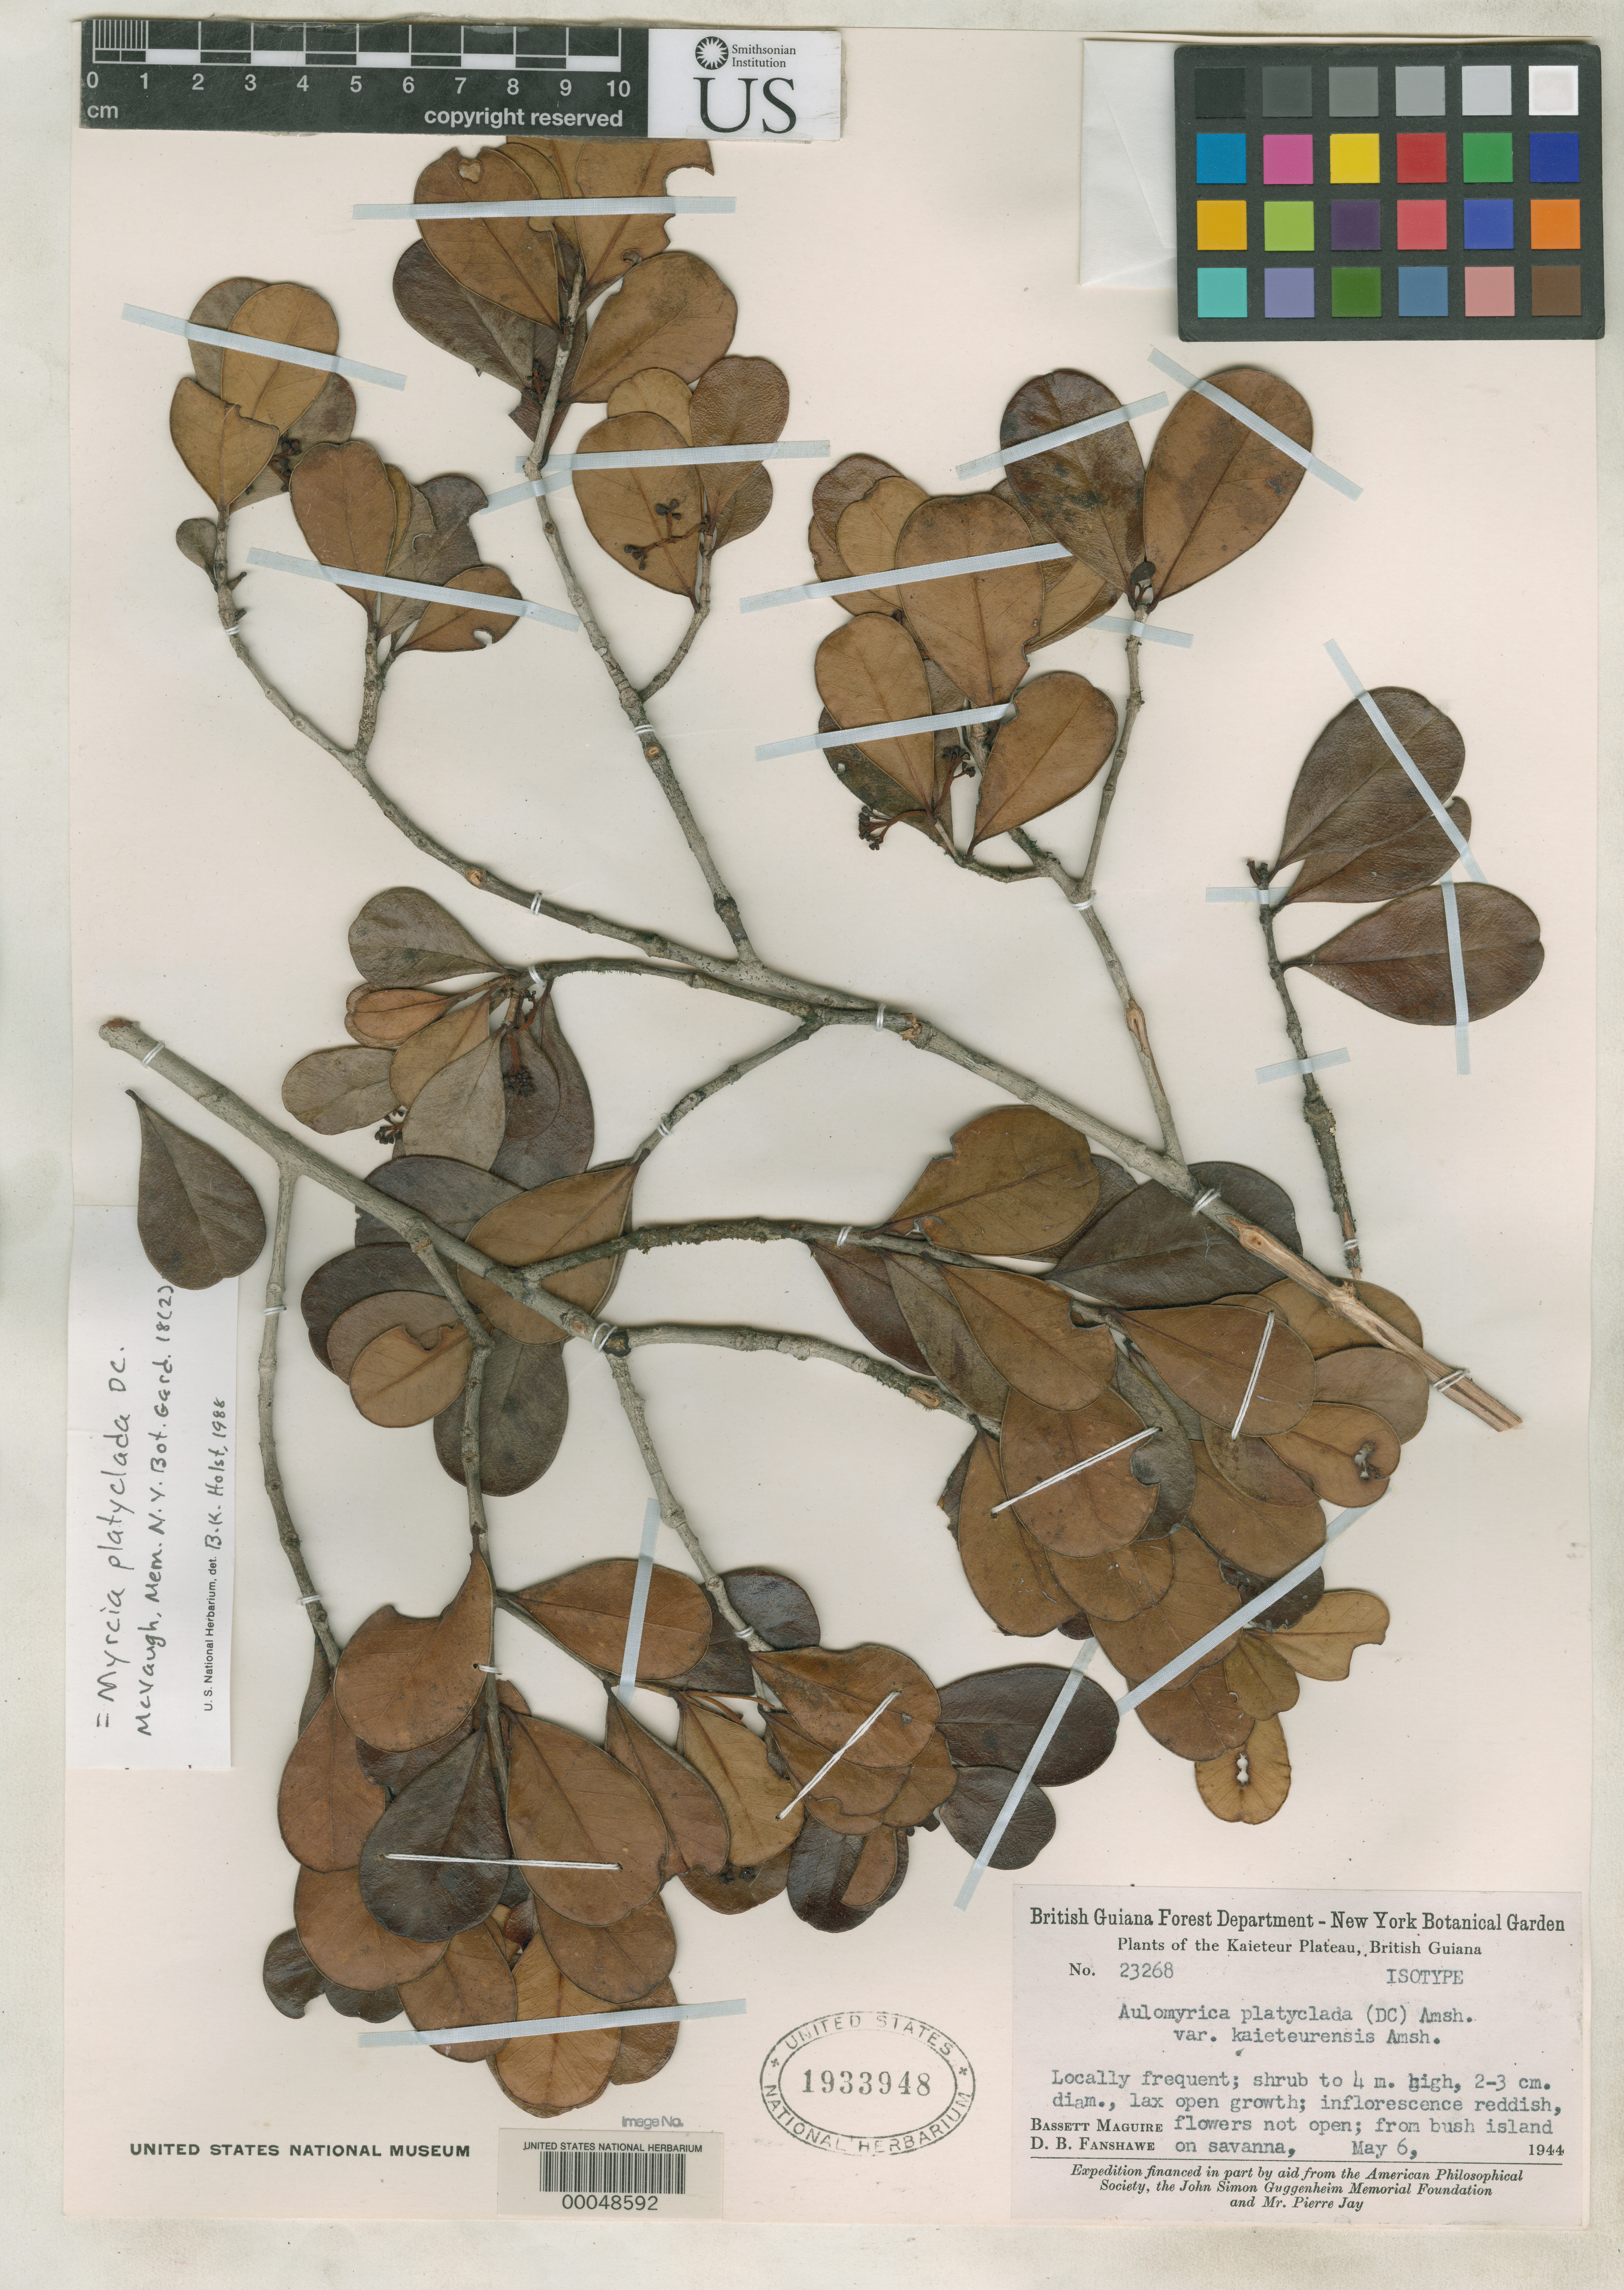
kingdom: Plantae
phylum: Tracheophyta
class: Magnoliopsida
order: Myrtales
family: Myrtaceae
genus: Aulomyrcia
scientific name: Aulomyrcia platyclada var. kaieteurensis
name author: Amshoff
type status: Isotype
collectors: B. Maguire & D. B. Fanshawe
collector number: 23268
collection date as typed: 06 May 1994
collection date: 1994-05-06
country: Guyana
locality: Kaieteur Plateau, Bush Island on savanna.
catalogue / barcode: US 1933948